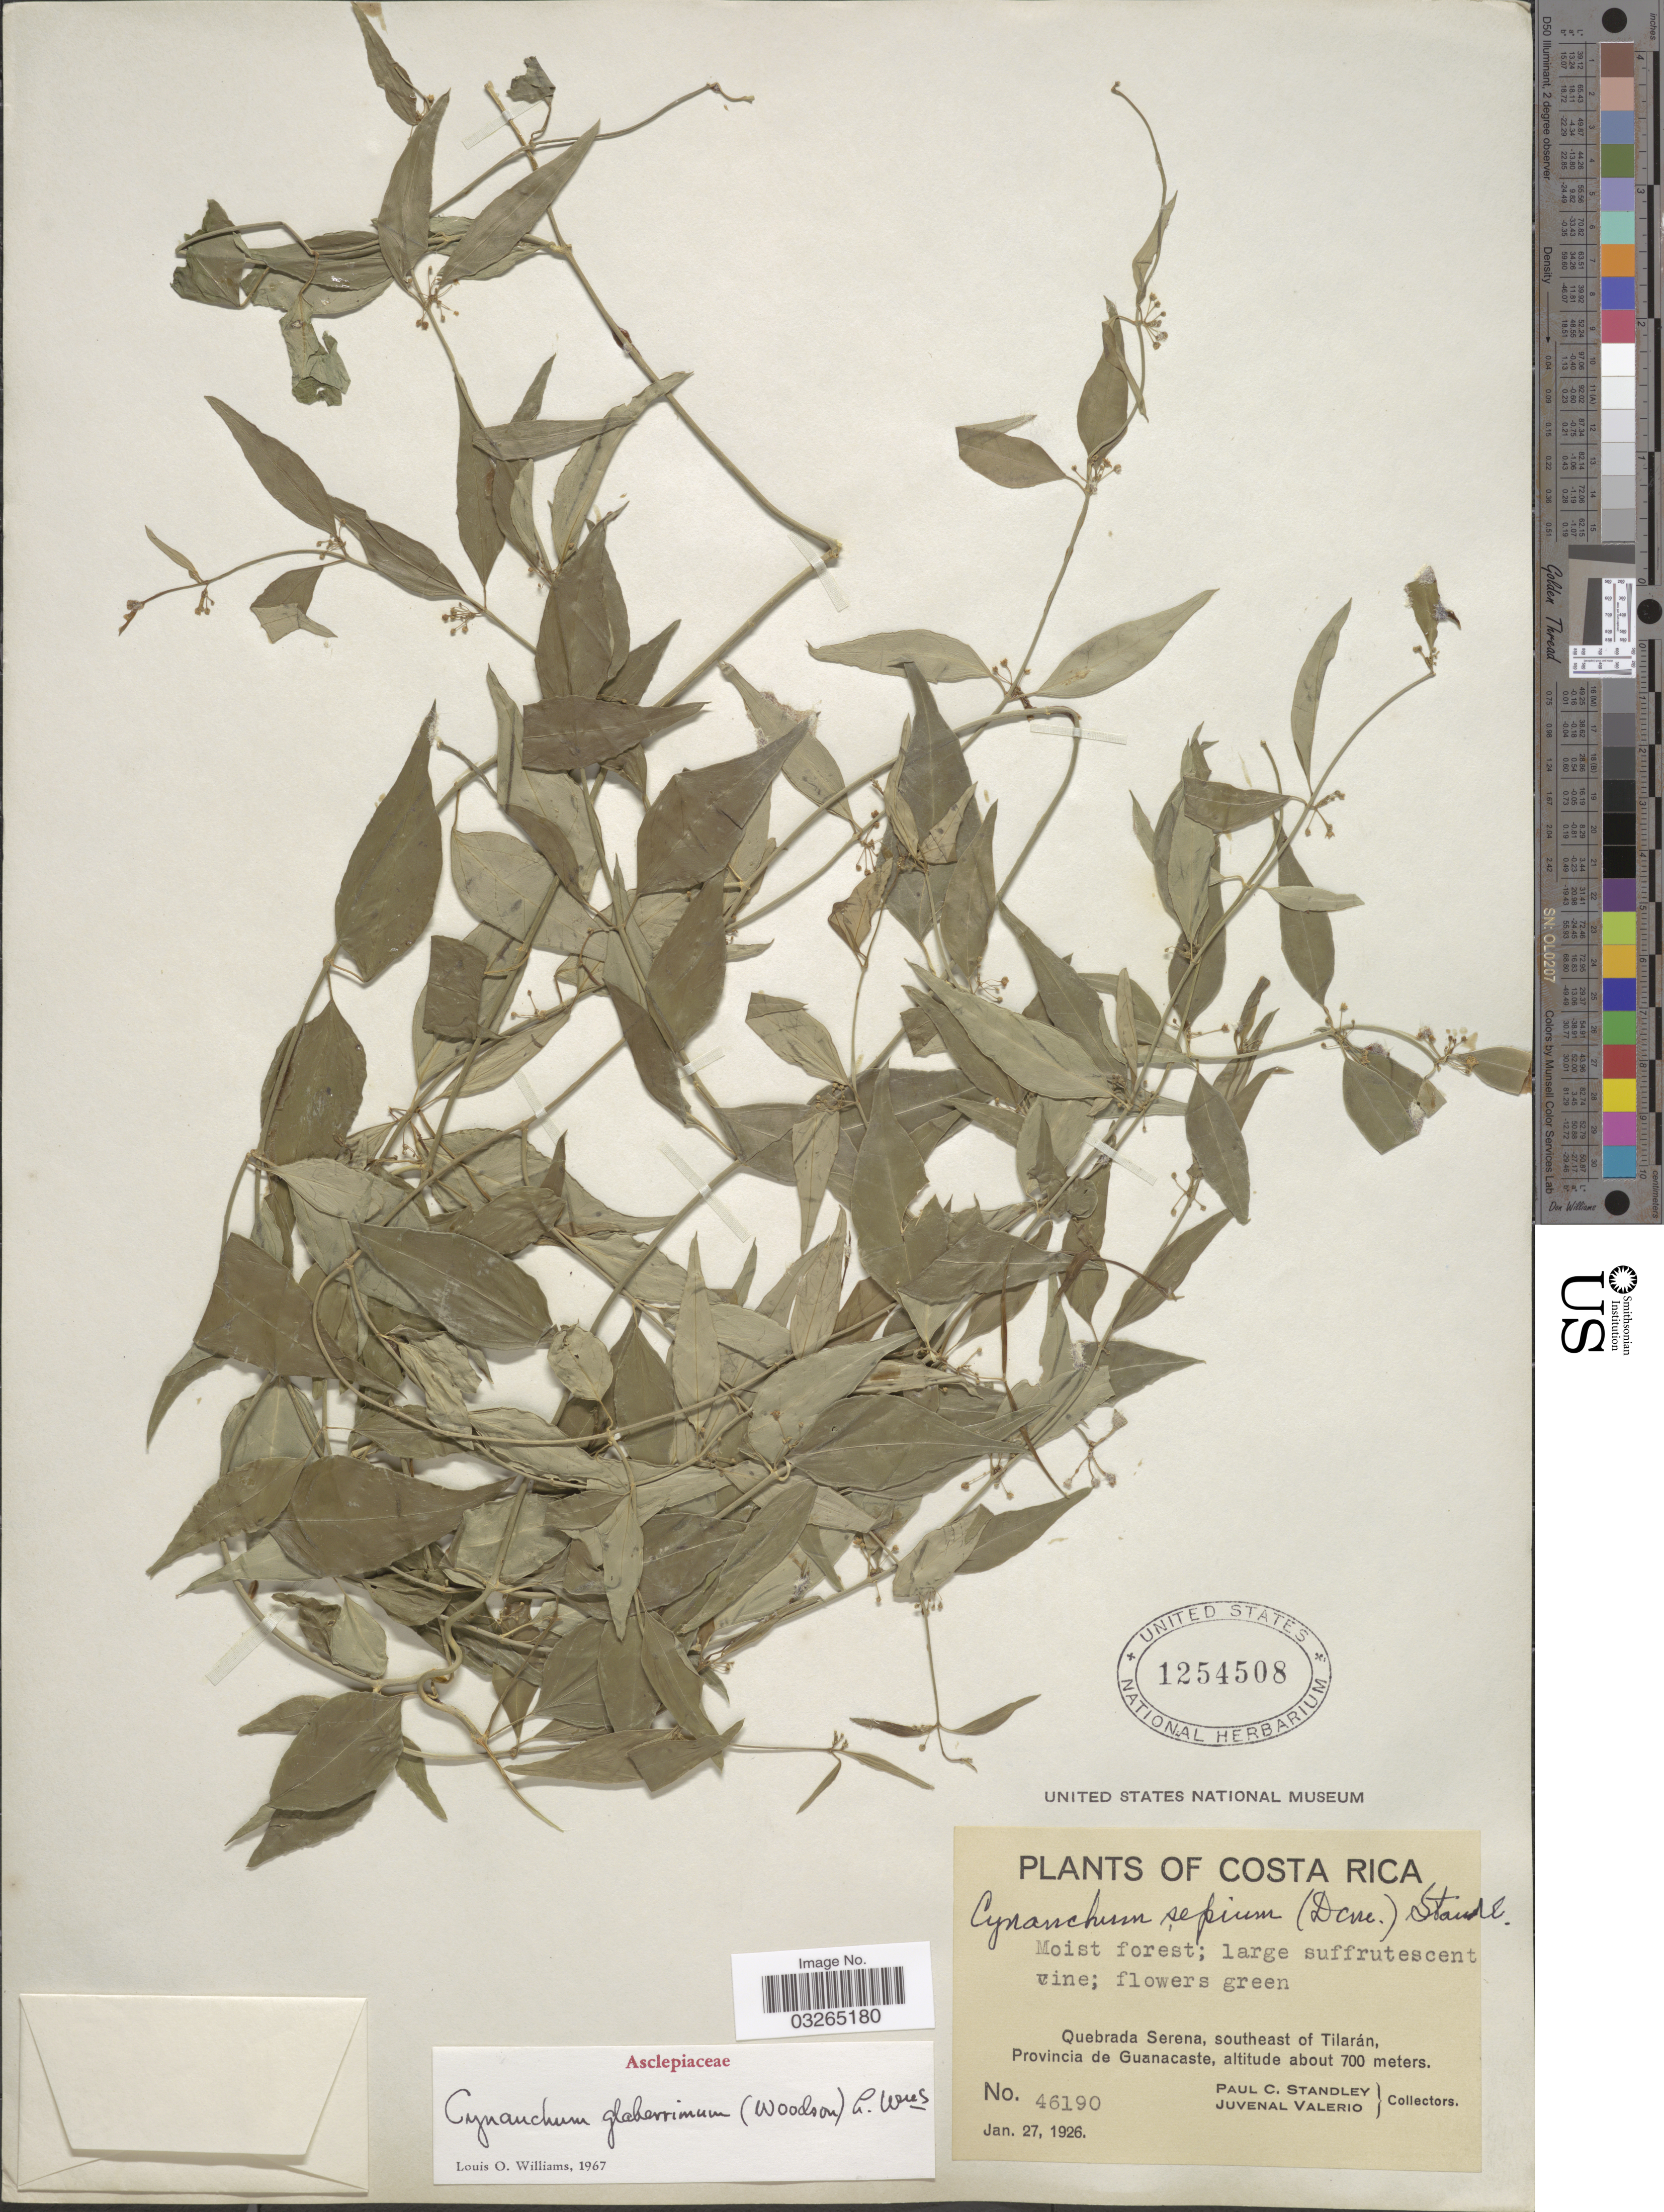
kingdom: Plantae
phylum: Tracheophyta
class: Magnoliopsida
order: Gentianales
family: Apocynaceae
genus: Orthosia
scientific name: Orthosia glaberrima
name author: (Woodson) W.D. Stevens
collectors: P. C. Standley & J. Valerio R.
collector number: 46190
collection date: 1926-01-27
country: Costa Rica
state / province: Guanacaste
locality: Quebrada Serena, southeast of Tilarán.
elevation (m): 700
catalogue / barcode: US 1254508